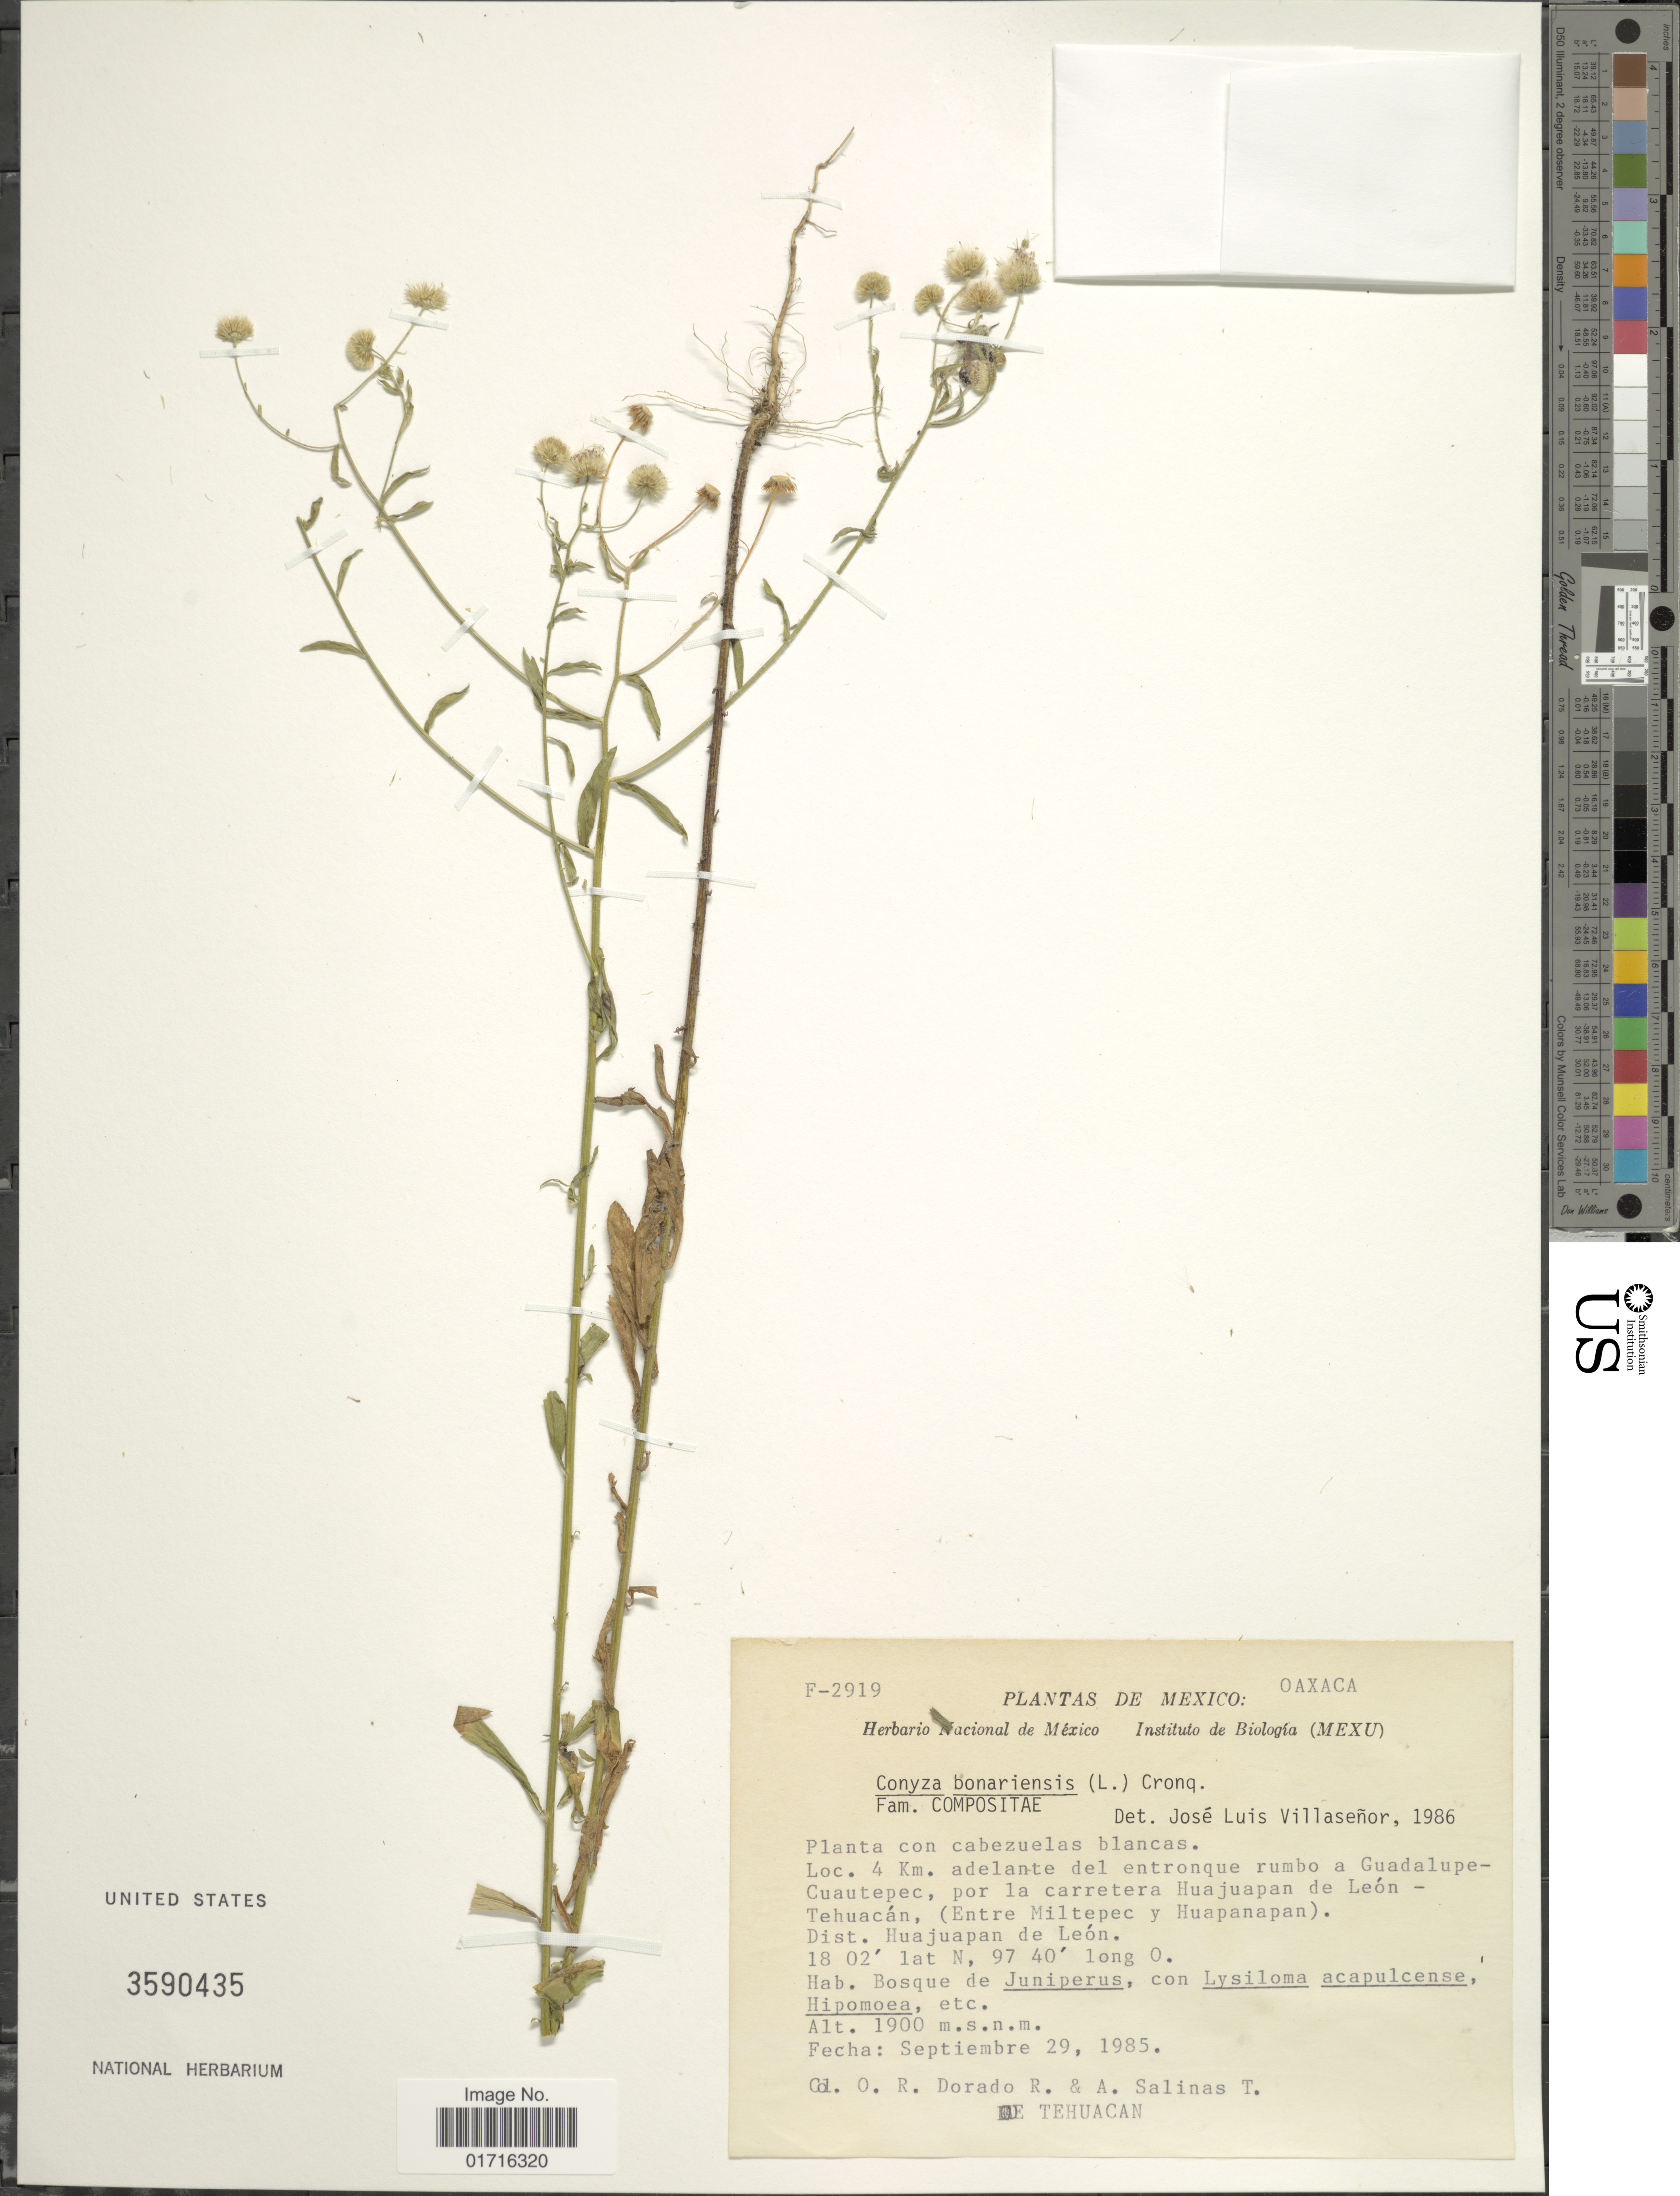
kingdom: Plantae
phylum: Tracheophyta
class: Magnoliopsida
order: Asterales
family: Asteraceae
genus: Conyza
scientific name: Conyza bonariensis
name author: (L.) Cronq.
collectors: O. R. Dorado & A. Salinas T.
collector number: F2919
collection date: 1985-09-29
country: Mexico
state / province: Oaxaca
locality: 4 km. adelante del entronque rumbo a Guadalupe-Cuautepec, por la carretera Huajuapan de Leon-Tehuacan, (Entre Miltepec Y Huapanapan) . Dist. Huajuapan de Leon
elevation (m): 1900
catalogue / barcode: US 3590435